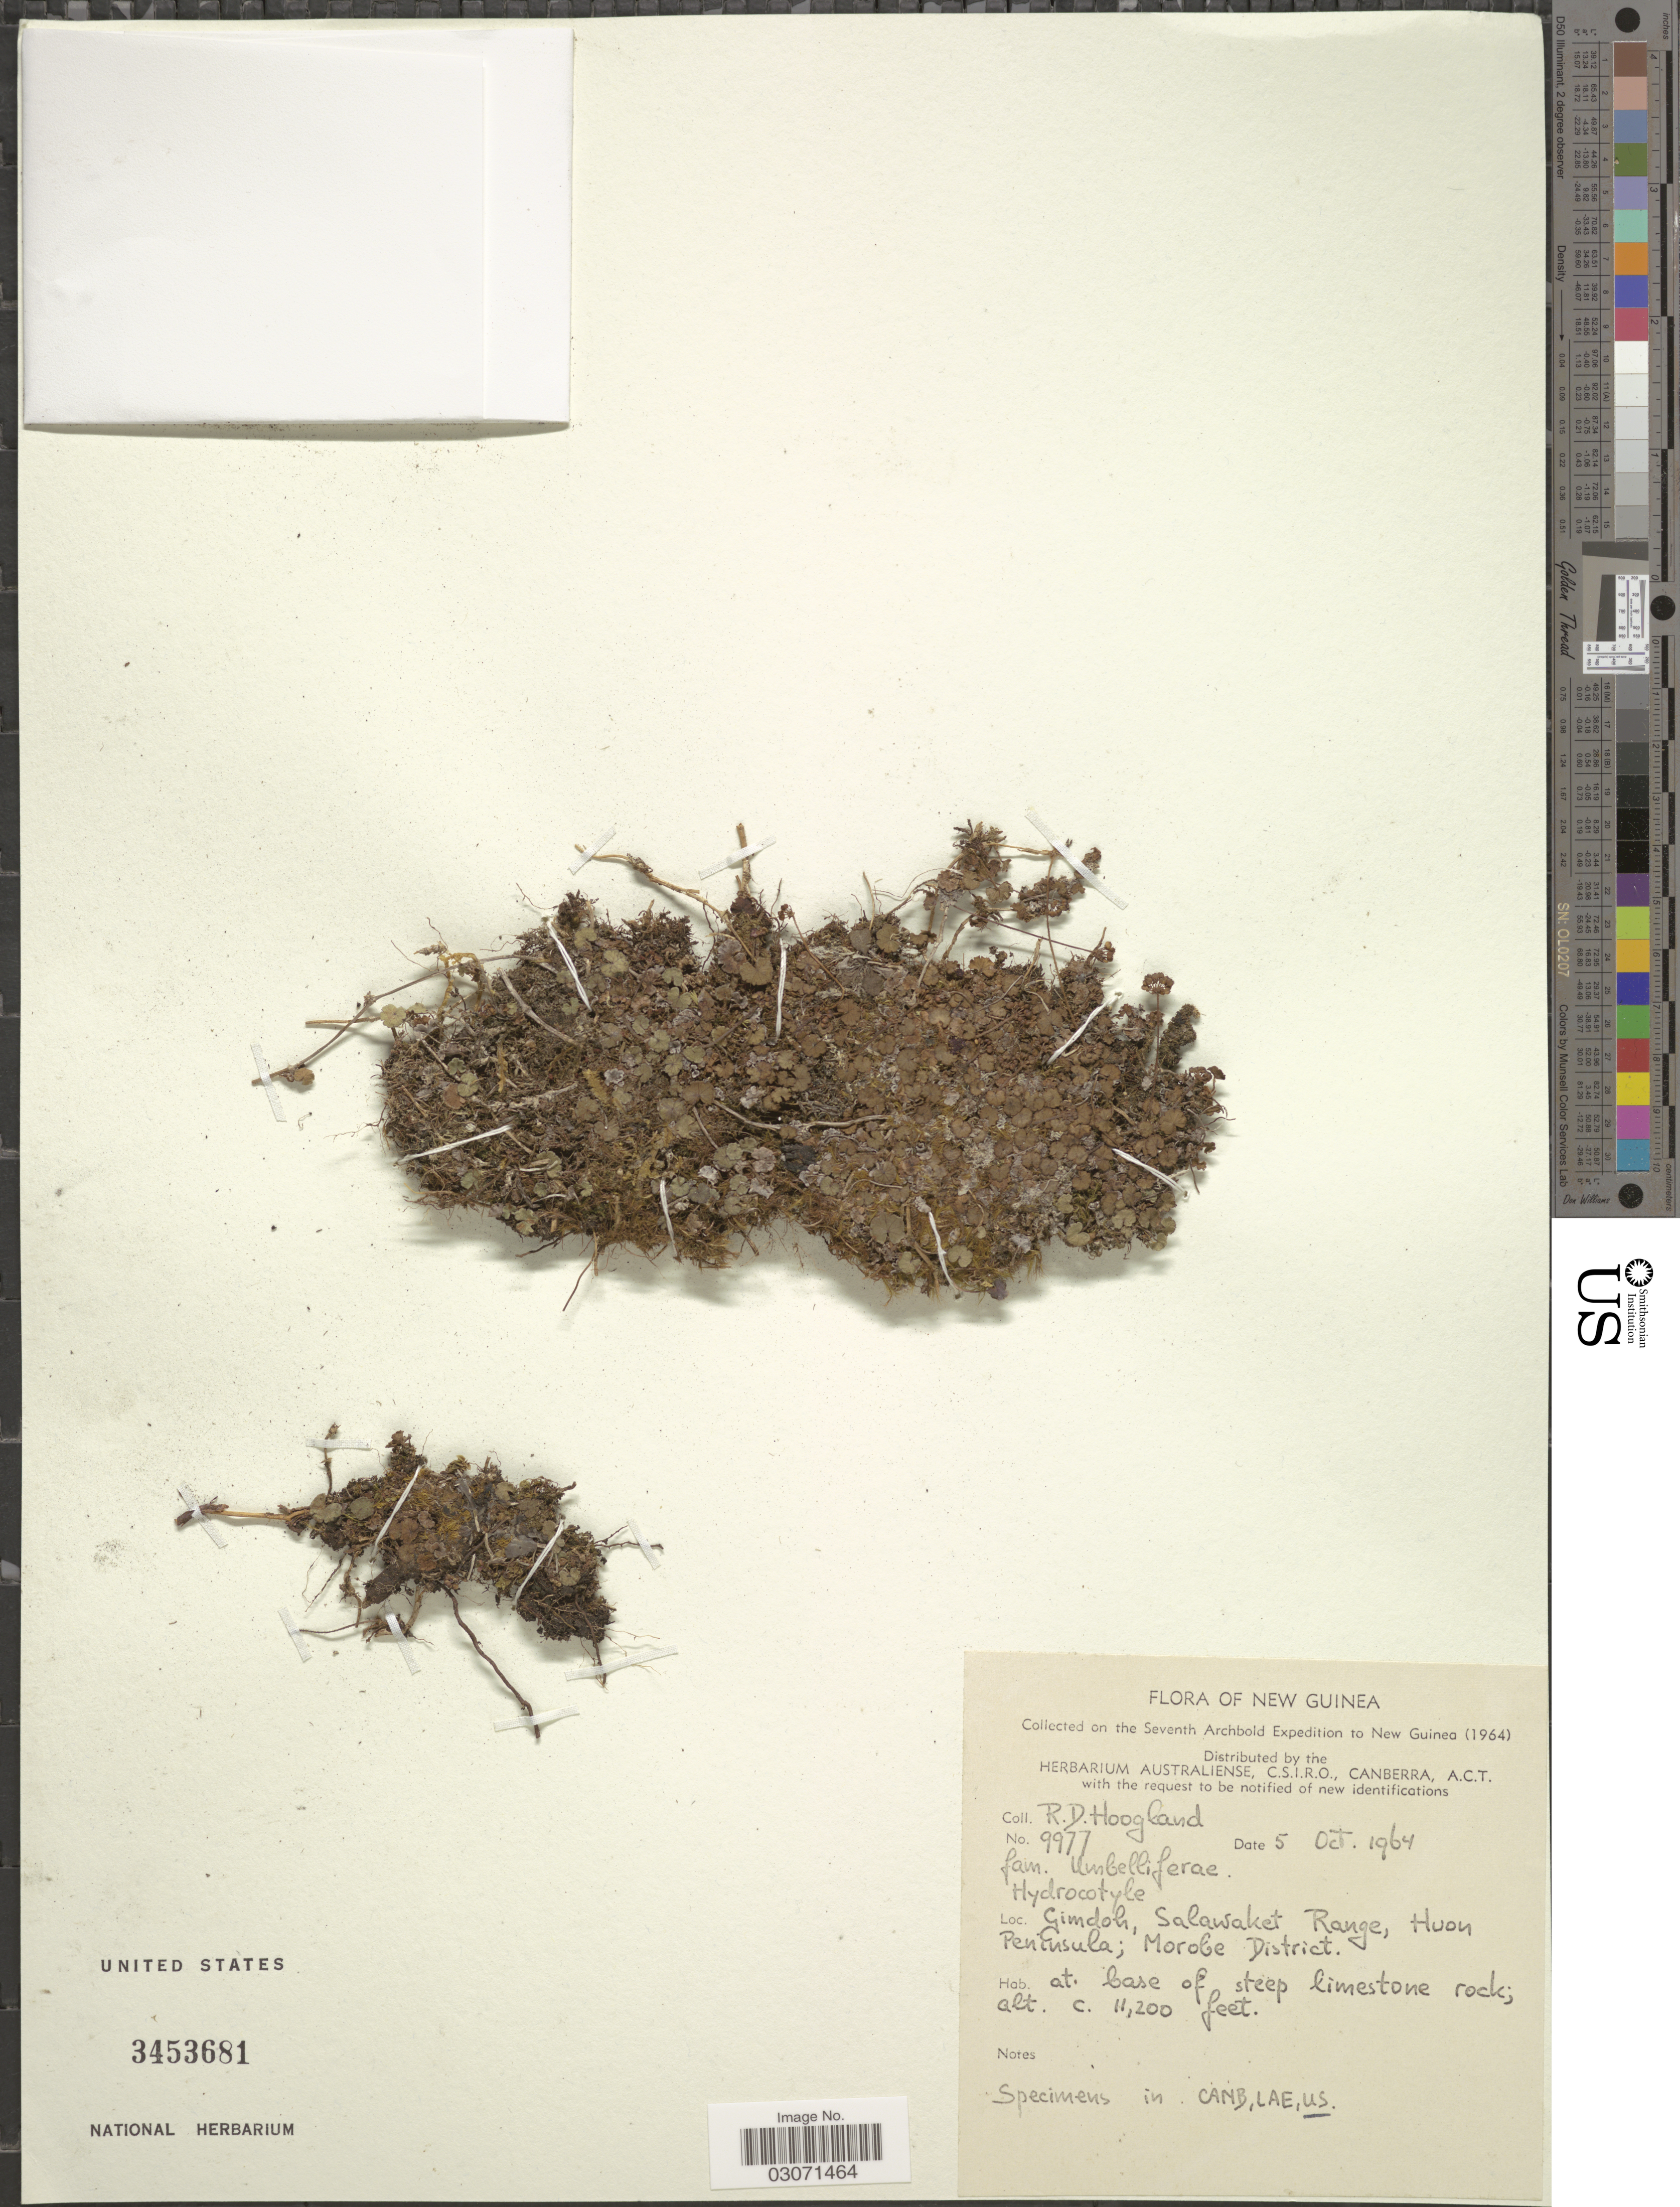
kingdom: Plantae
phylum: Tracheophyta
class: Magnoliopsida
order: Apiales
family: Araliaceae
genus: Hydrocotyle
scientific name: Hydrocotyle sp.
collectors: R. D. Hoogland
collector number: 9977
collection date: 1964-10-05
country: Papua New Guinea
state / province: Morobe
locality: New Guinea. Gimdoh, Salawaket Range, Huon Peninsula; Morobe District.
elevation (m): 3414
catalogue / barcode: US 3453681